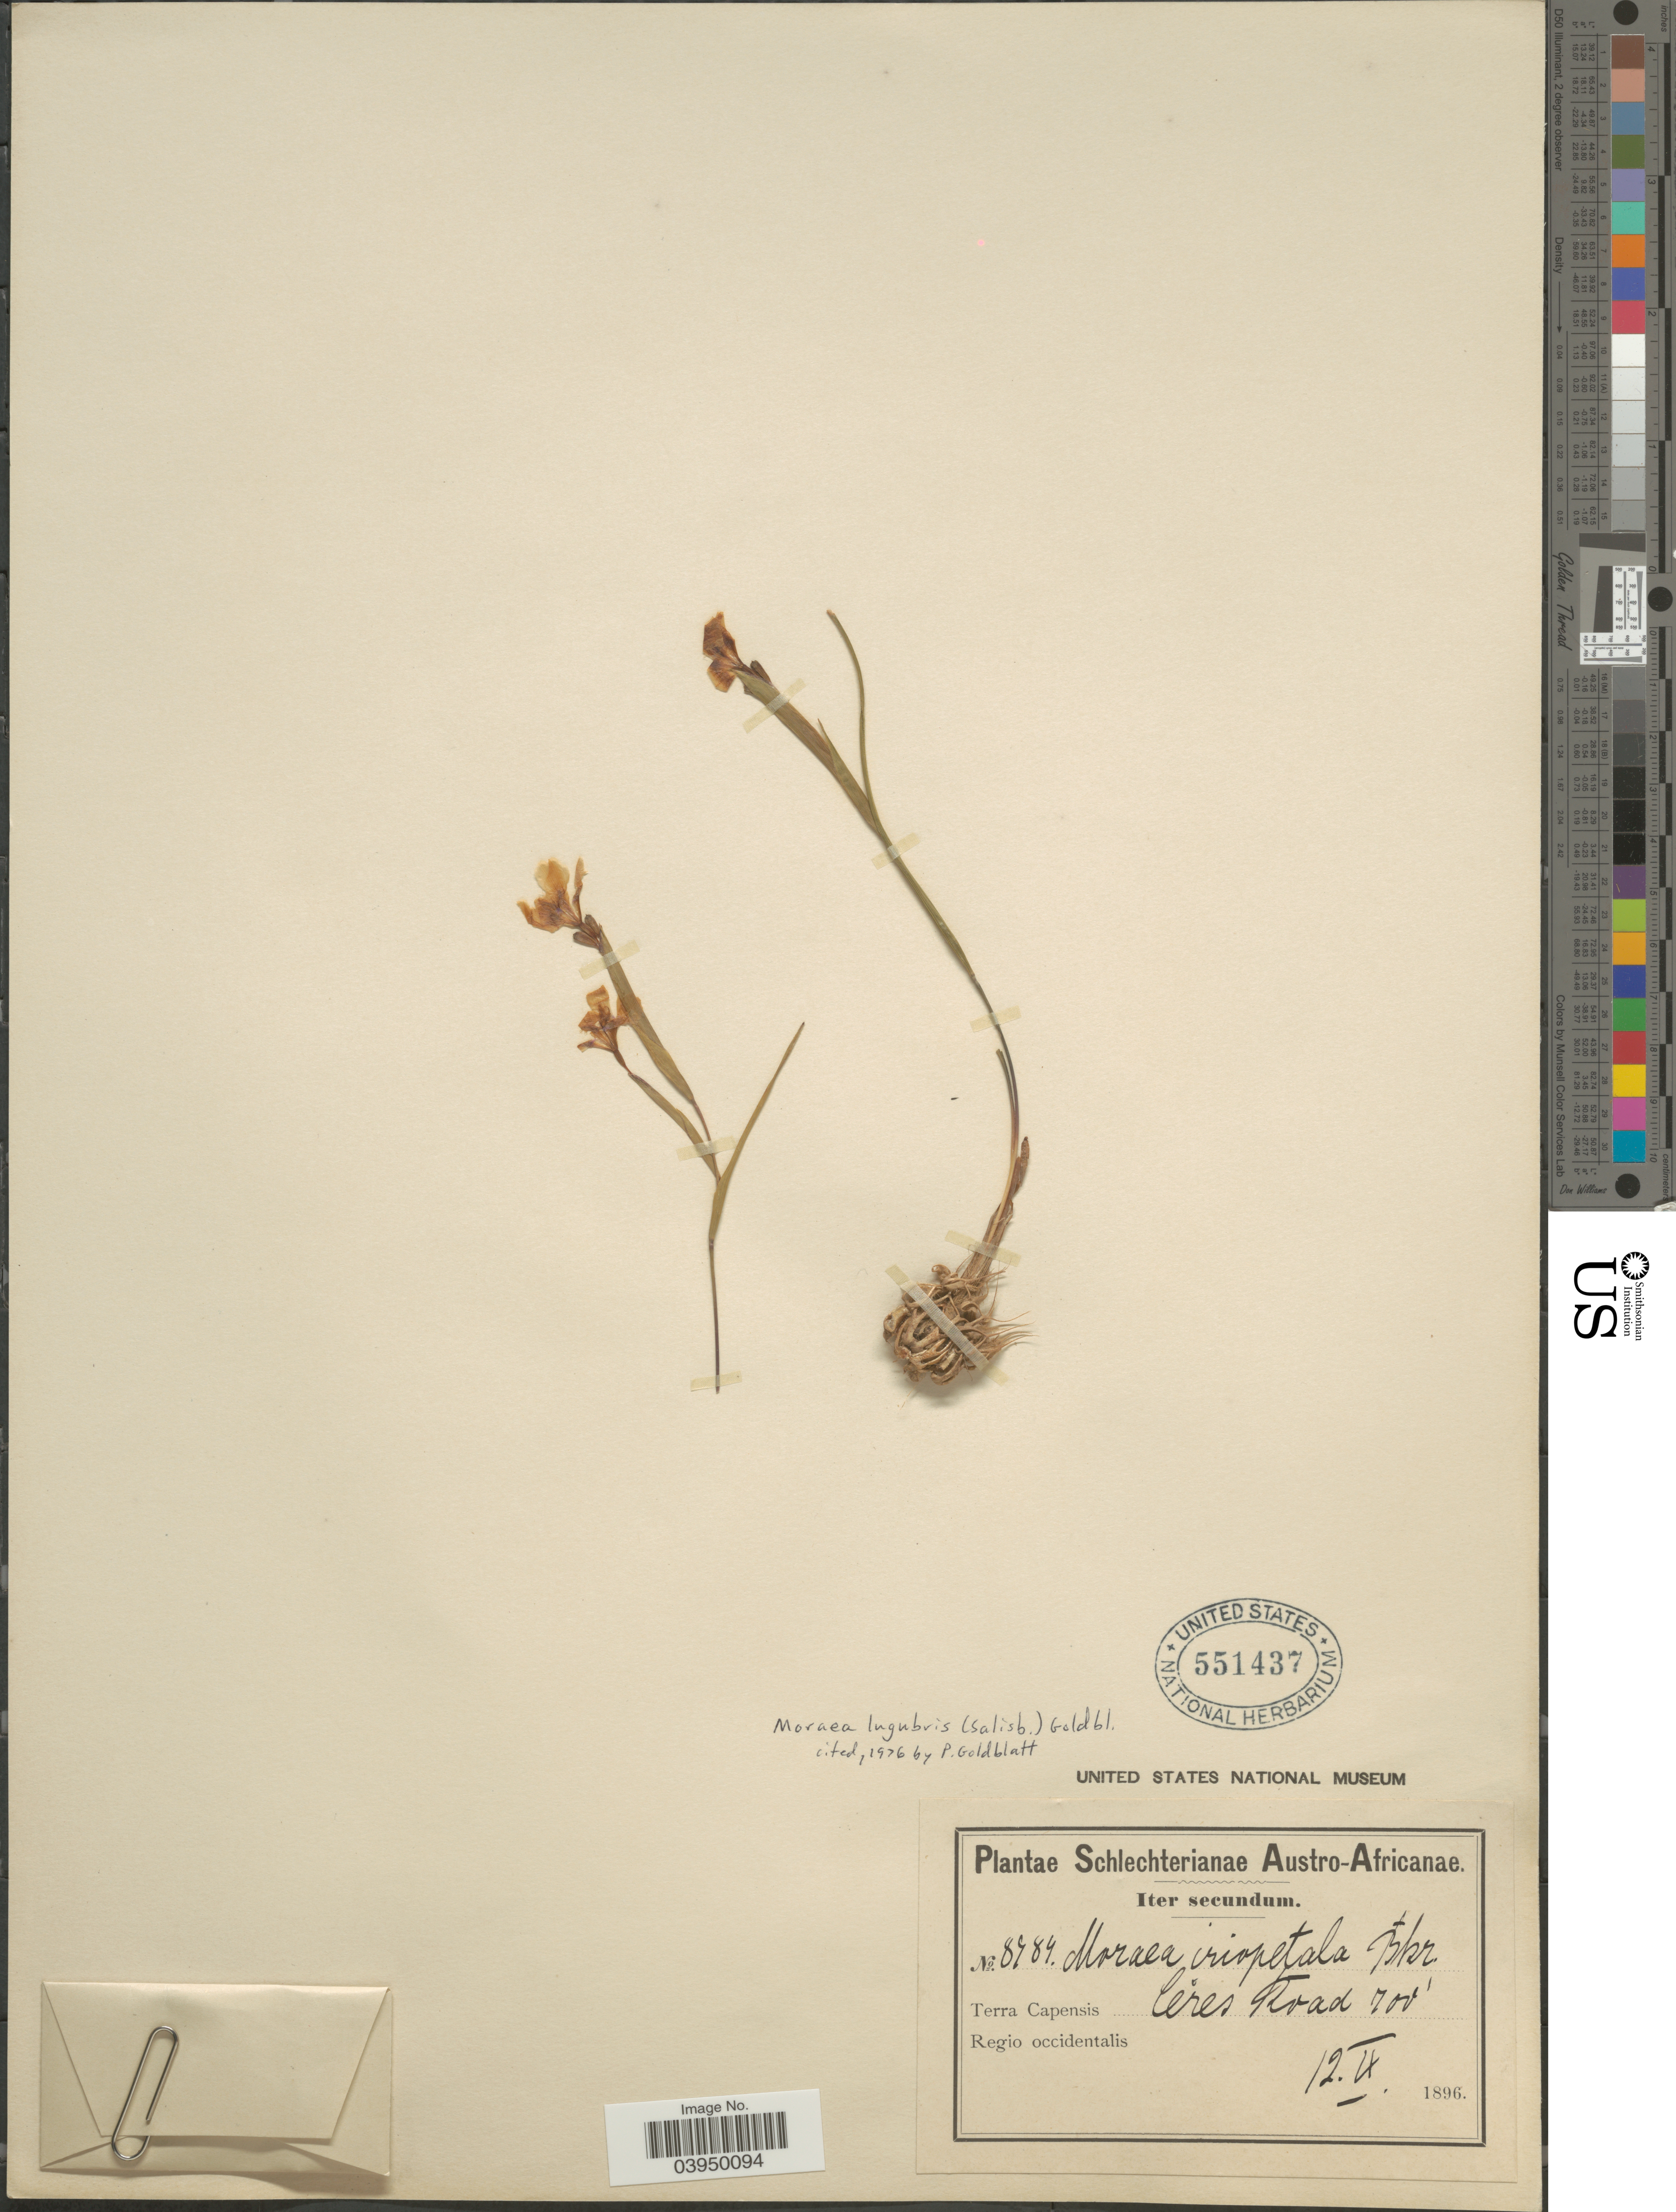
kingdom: Plantae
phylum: Tracheophyta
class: Liliopsida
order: Asparagales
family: Iridaceae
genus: Moraea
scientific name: Moraea lugubris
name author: (Salisb.) Goldblatt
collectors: Schlechter, --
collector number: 8784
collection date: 1896-09-12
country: South Africa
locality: Austro-Africanae. Terra Capensis Ceres Road. Regio occidentalis.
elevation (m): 213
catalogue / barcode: US 551437